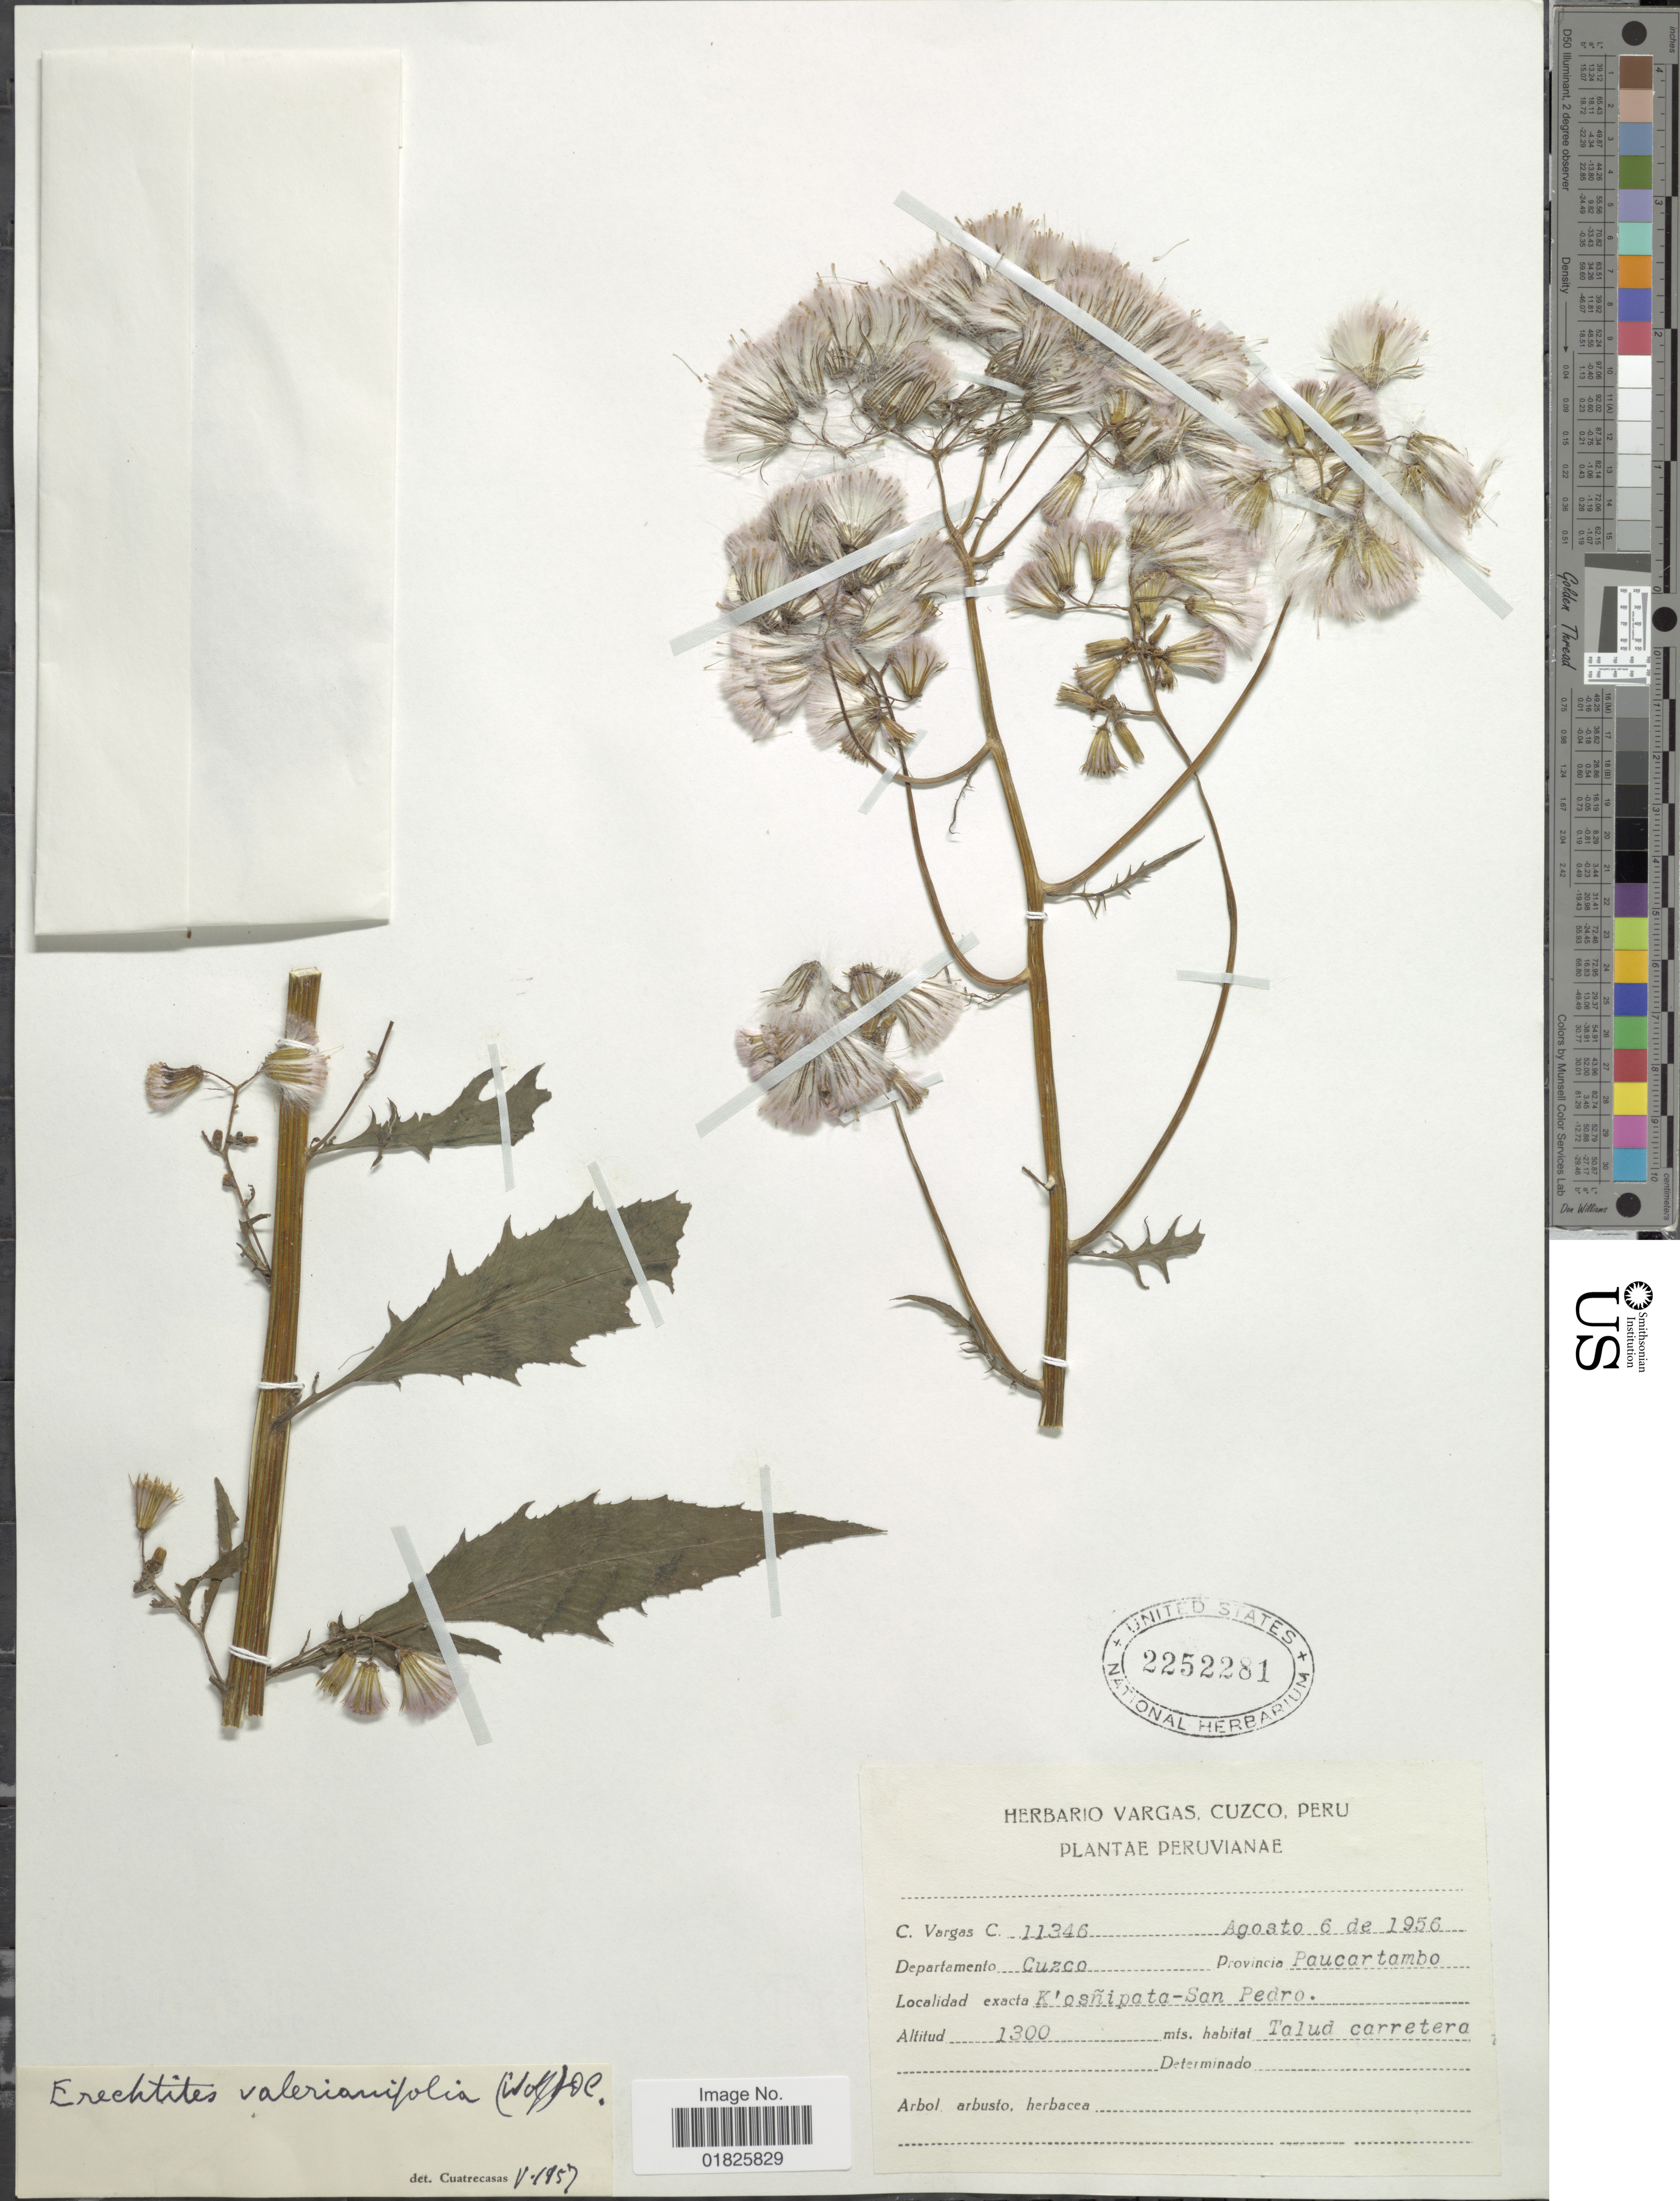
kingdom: Plantae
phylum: Tracheophyta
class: Magnoliopsida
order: Asterales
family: Asteraceae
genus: Erechtites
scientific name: Erechtites valerianifolius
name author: (Link ex Spreng.) DC.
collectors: C. Vargas Calderón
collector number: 11346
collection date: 1956-08-06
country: Peru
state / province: Cusco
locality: Provincia Paucartambo, K'osnipata-San Pedro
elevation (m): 1300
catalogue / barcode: US 2252281